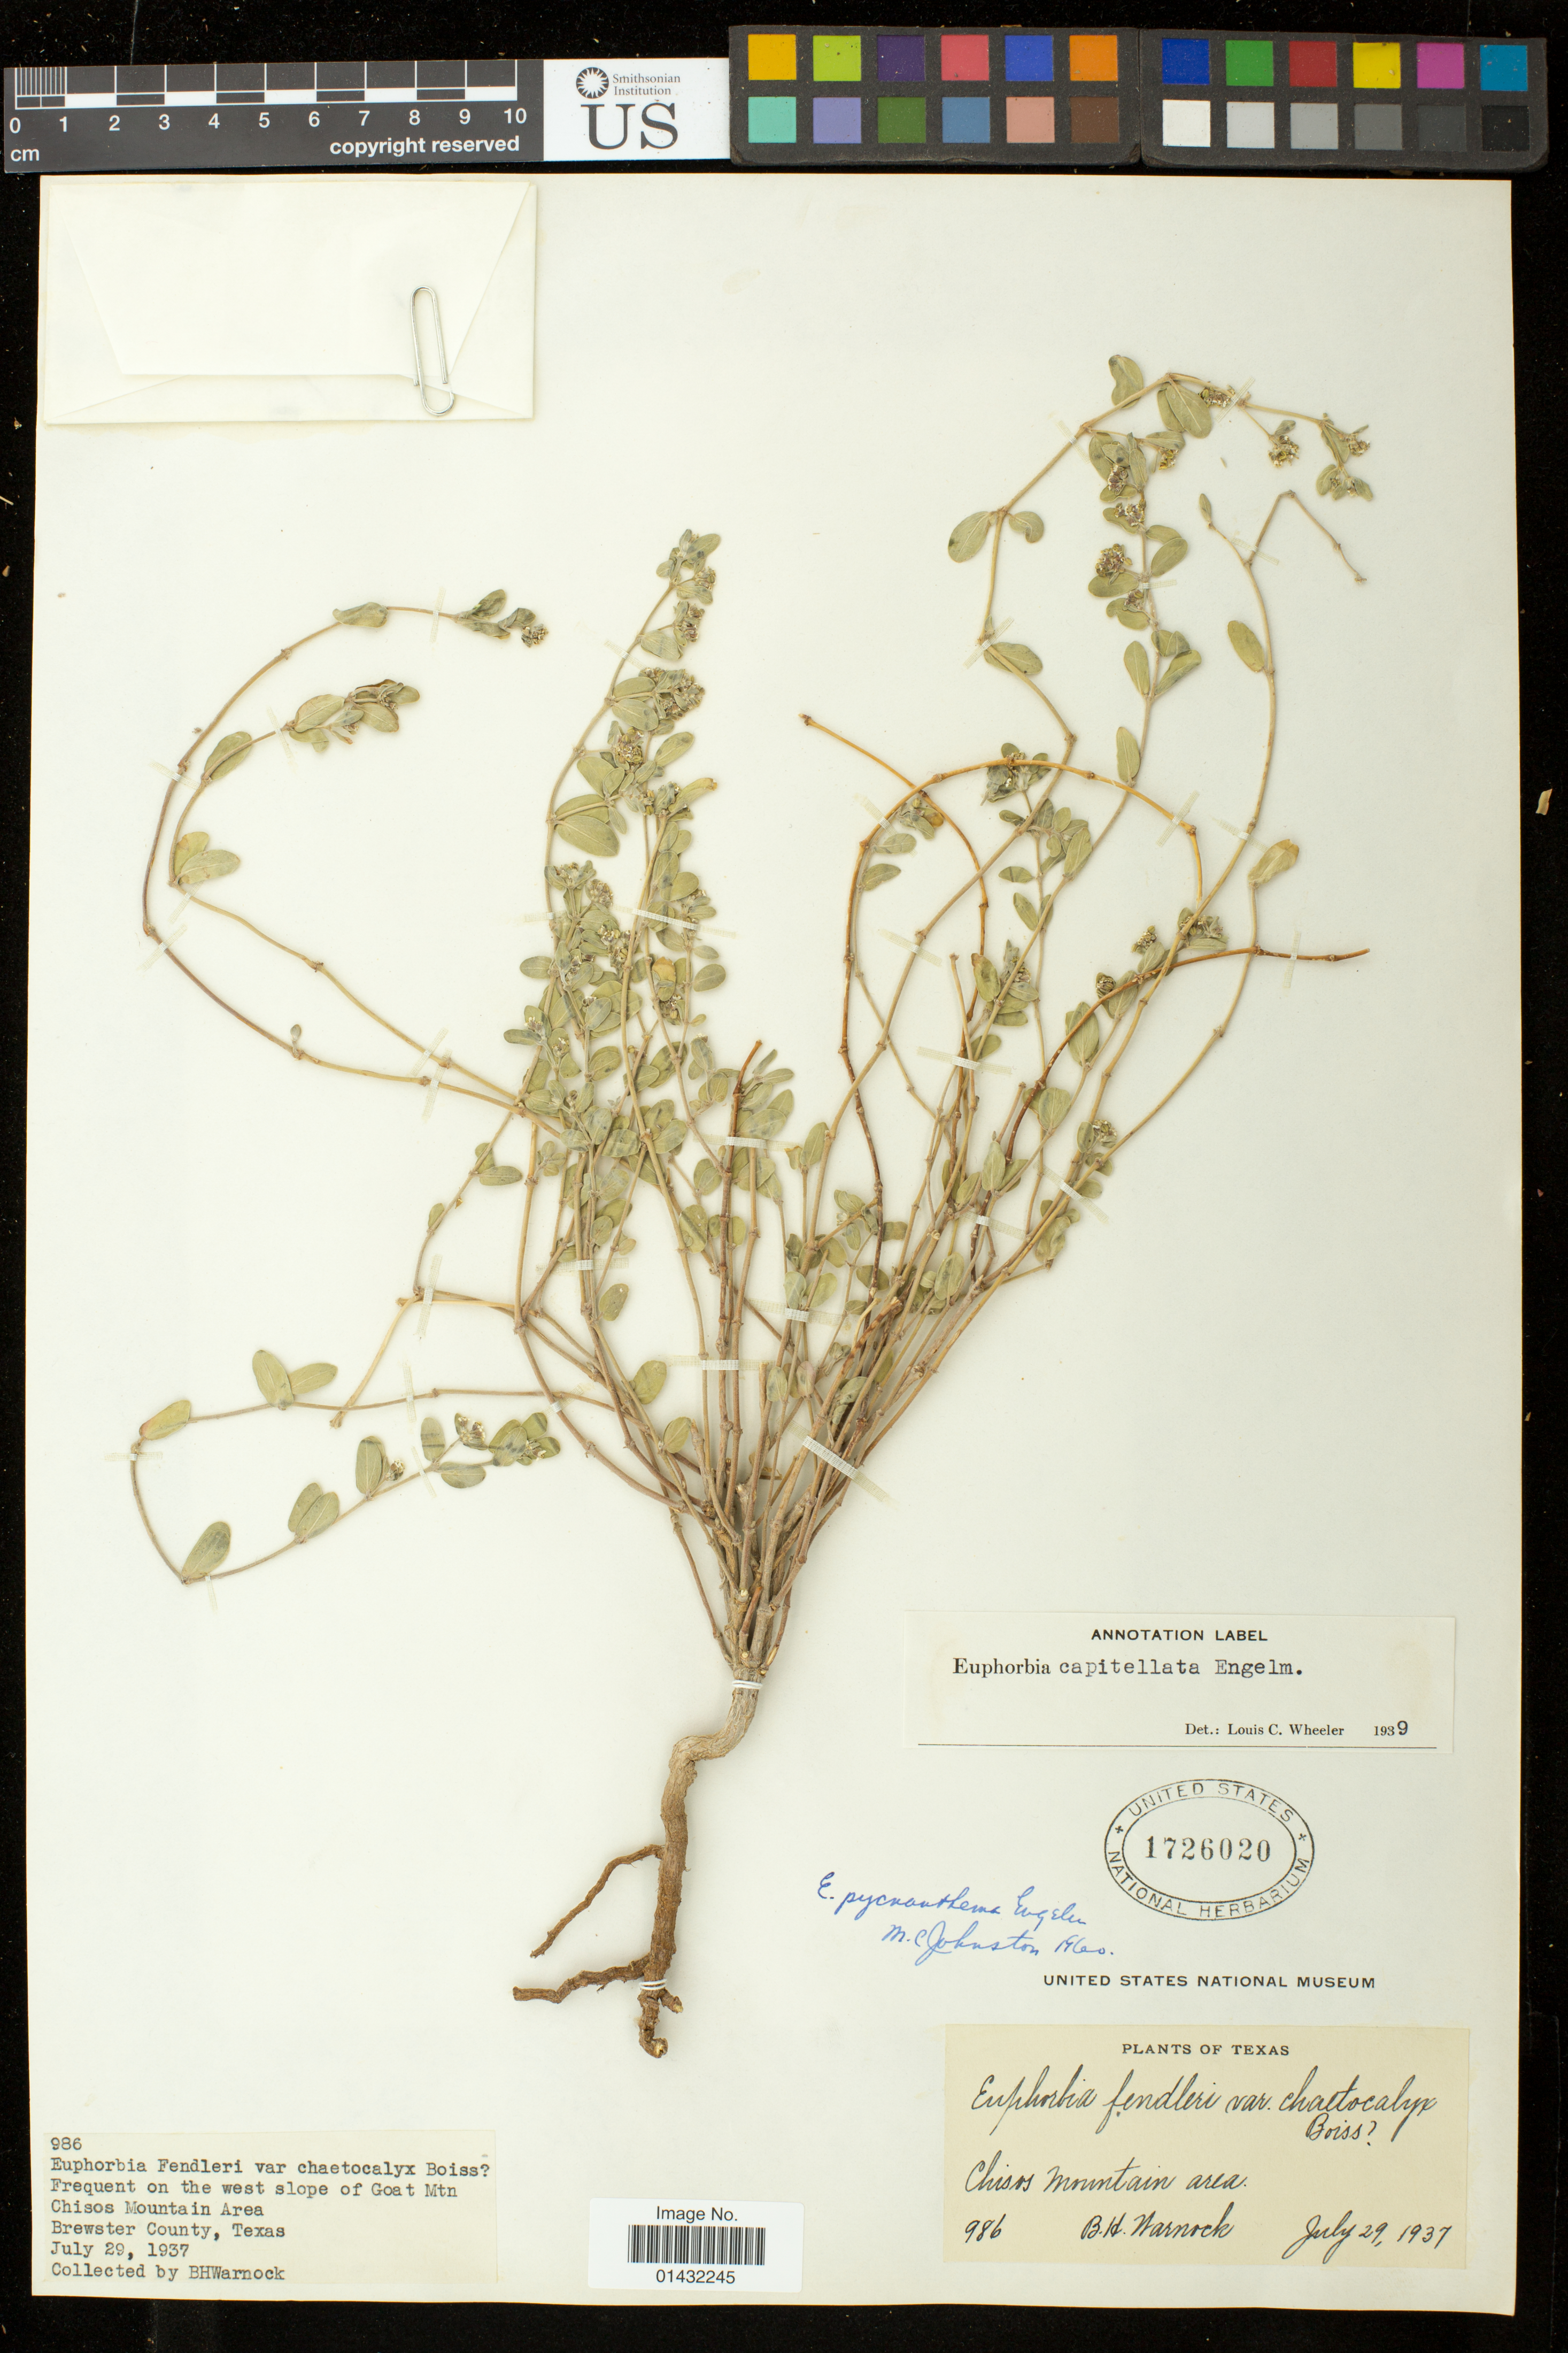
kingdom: Plantae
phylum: Tracheophyta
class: Magnoliopsida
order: Malpighiales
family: Euphorbiaceae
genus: Euphorbia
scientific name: Euphorbia capitellata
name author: Engelm. in Emory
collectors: B. H. Warnock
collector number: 986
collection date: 1937-07-29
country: United States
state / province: Texas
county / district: Brewster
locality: West slope of Goat Mtn; Chisos Mountain area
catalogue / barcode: US 1726020